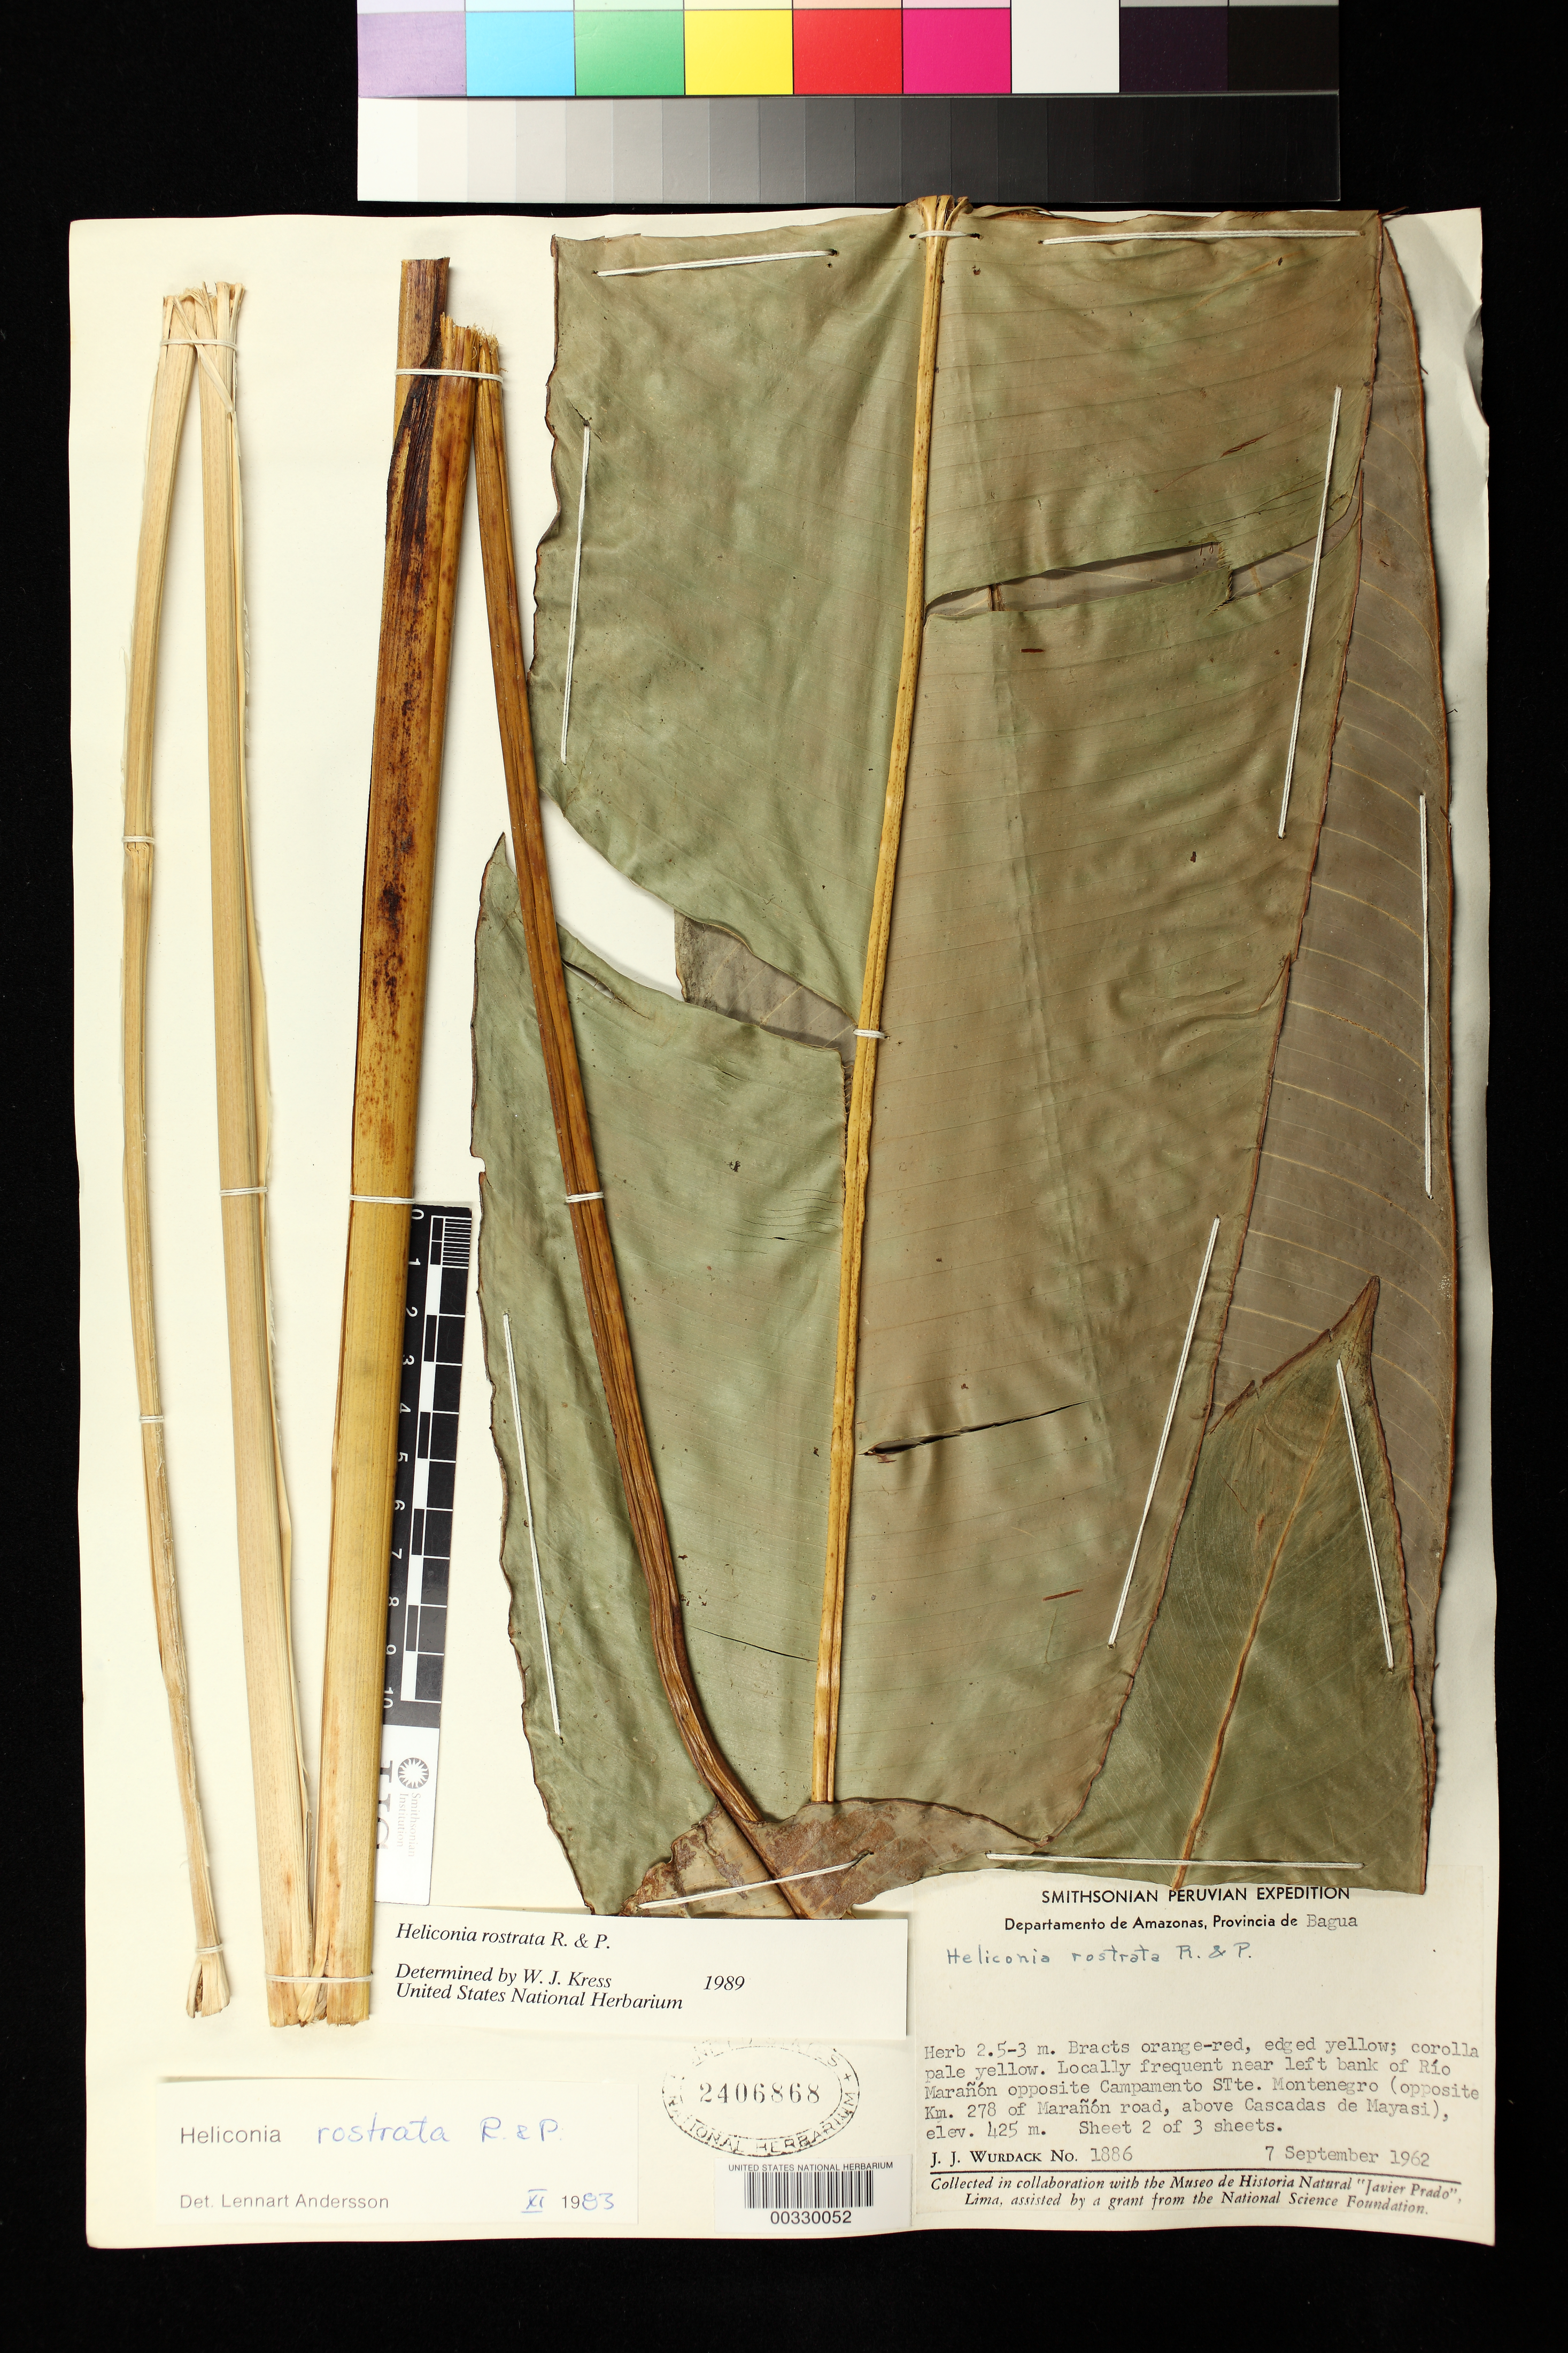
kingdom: Plantae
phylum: Tracheophyta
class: Liliopsida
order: Zingiberales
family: Heliconiaceae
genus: Heliconia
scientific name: Heliconia rostrata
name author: Ruiz & Pav.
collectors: J. J. Wurdack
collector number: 1886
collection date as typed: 07 Sep 1962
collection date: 1962-09-07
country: Peru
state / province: Amazonas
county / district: Bagua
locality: near left bank of Río Maranon opposite Campamento Stte. Montenegro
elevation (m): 425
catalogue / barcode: US 2406868